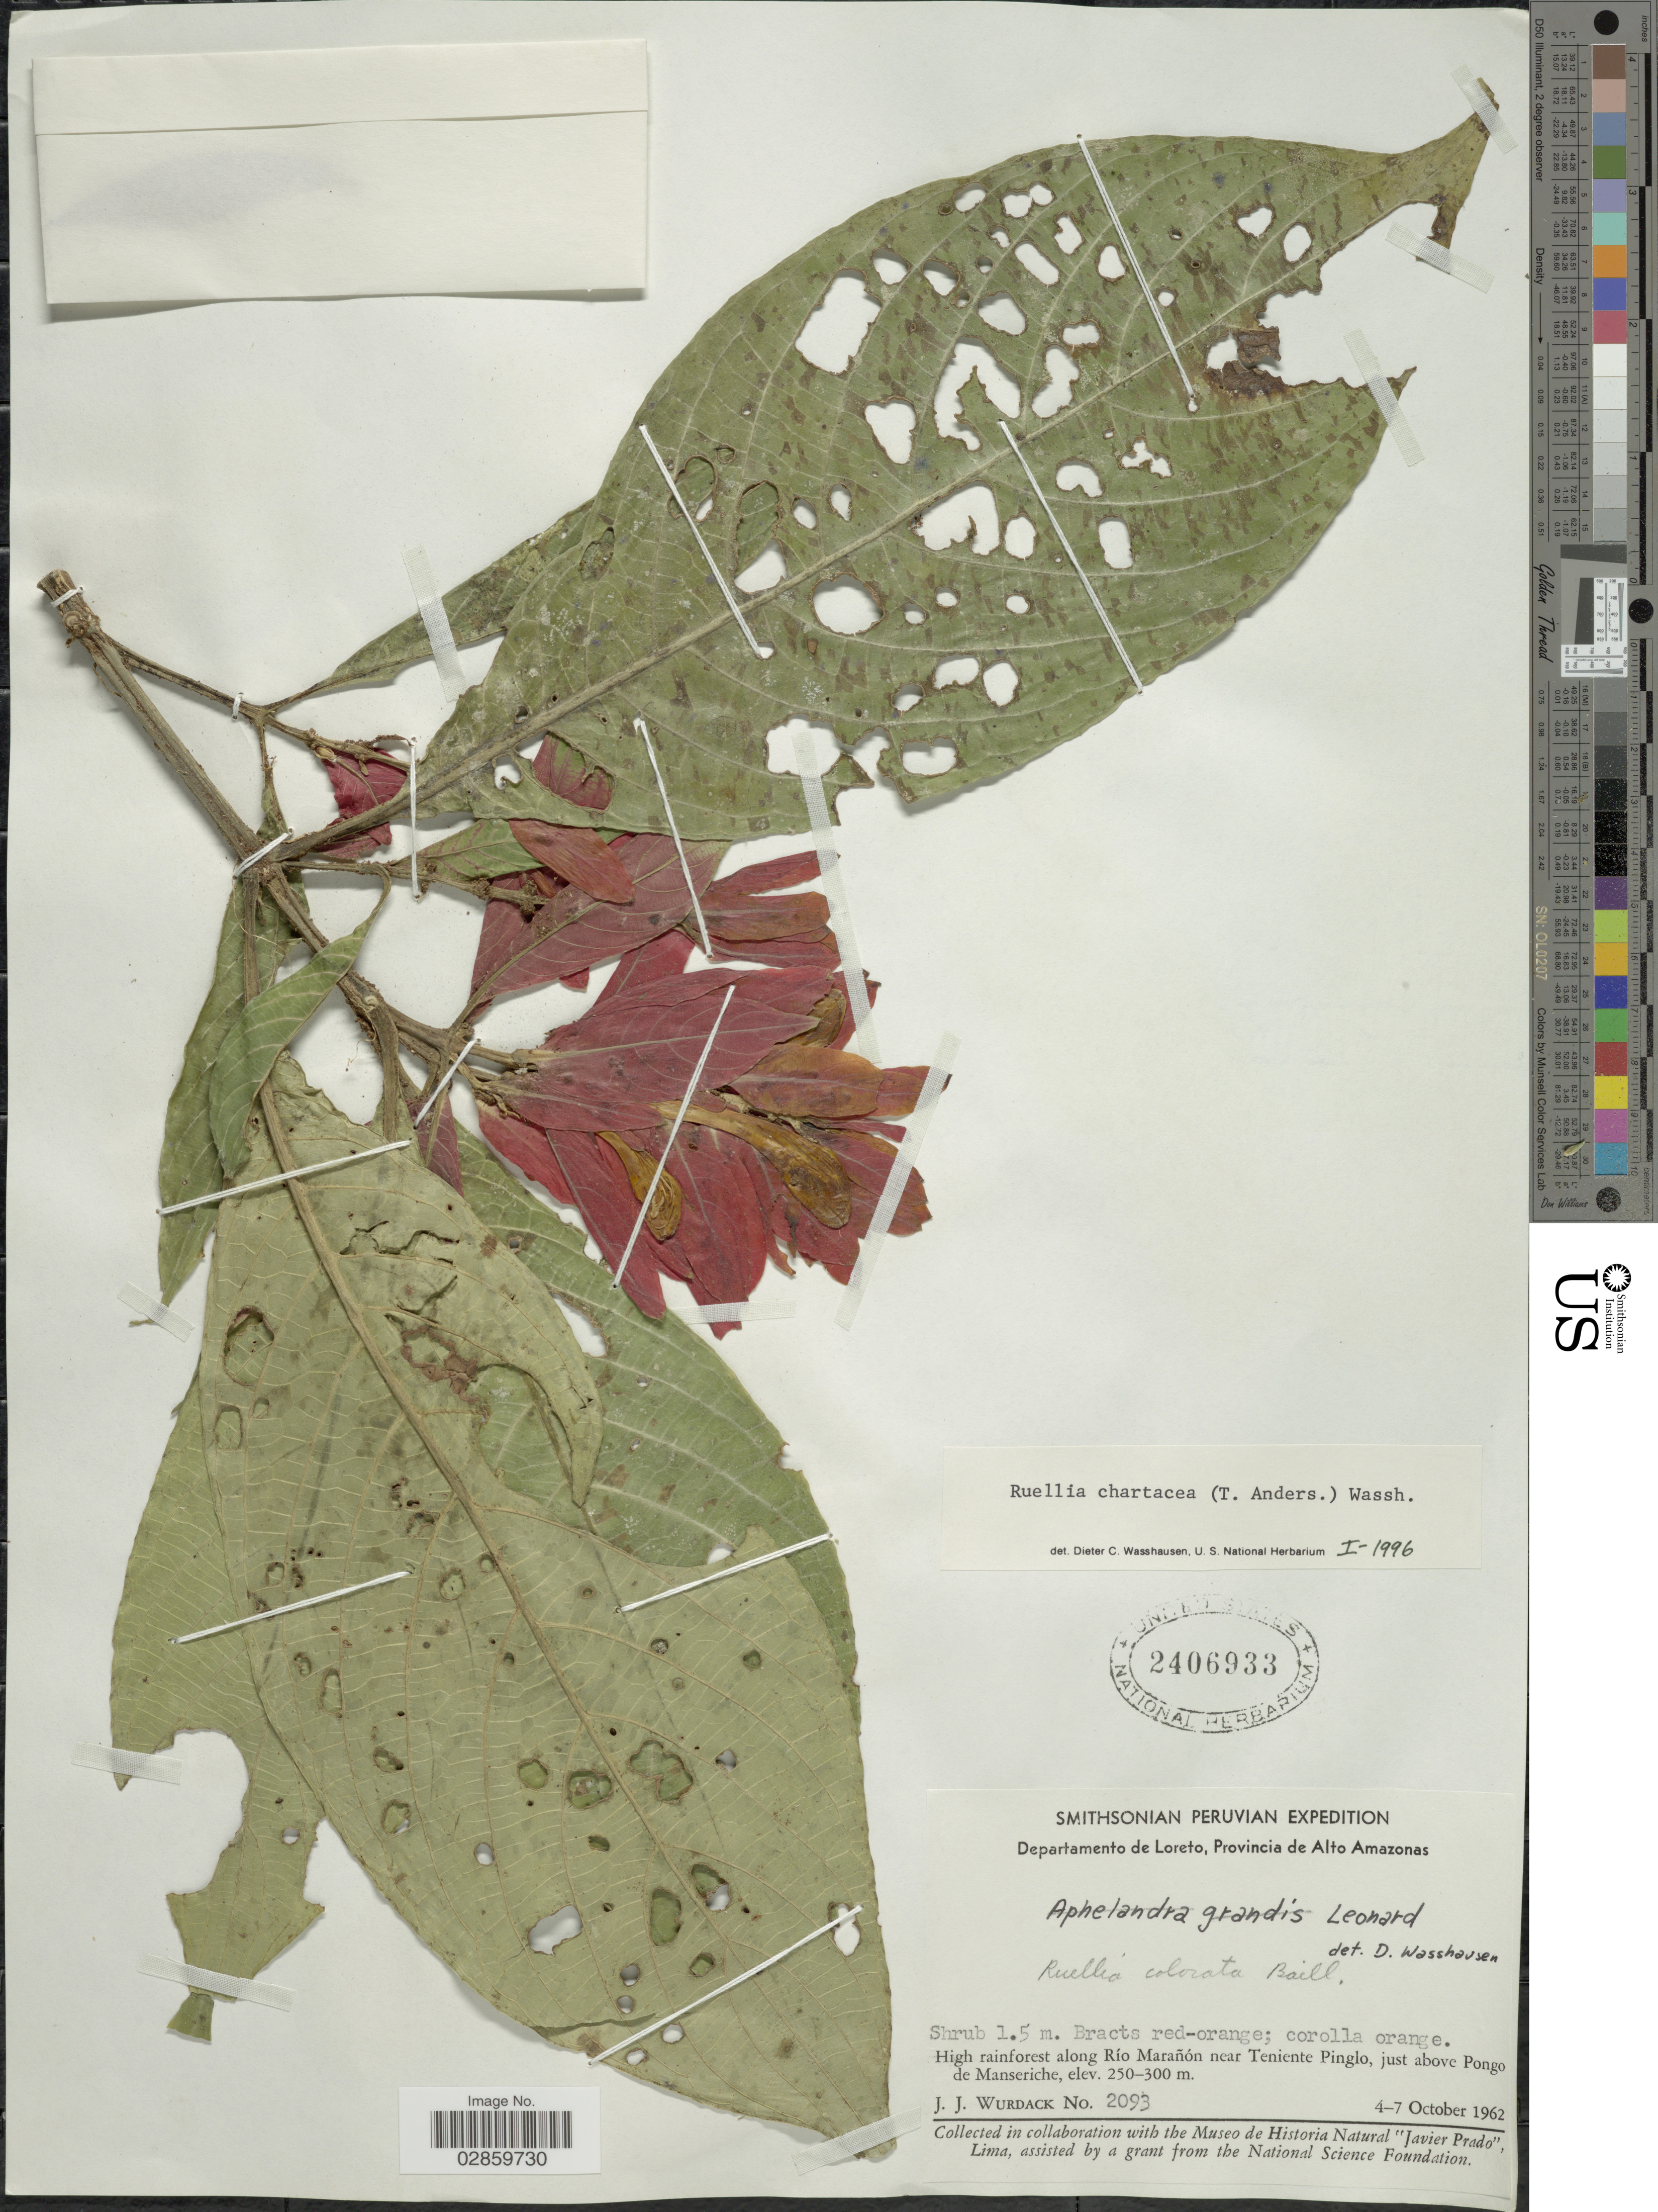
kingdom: Plantae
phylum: Tracheophyta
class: Magnoliopsida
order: Lamiales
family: Acanthaceae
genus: Ruellia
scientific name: Ruellia chartacea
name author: (T. Anderson) Wassh.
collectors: J. J. Wurdack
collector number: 2093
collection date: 1962-10-04/1962-10-07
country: Peru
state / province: Loreto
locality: Departamento de Loreto, Provincia de Alto Amazonas. High rainforest along Río Marañon near Teniente Pinglo, just above Pongo de Manseriche.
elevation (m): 250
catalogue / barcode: US 2406933